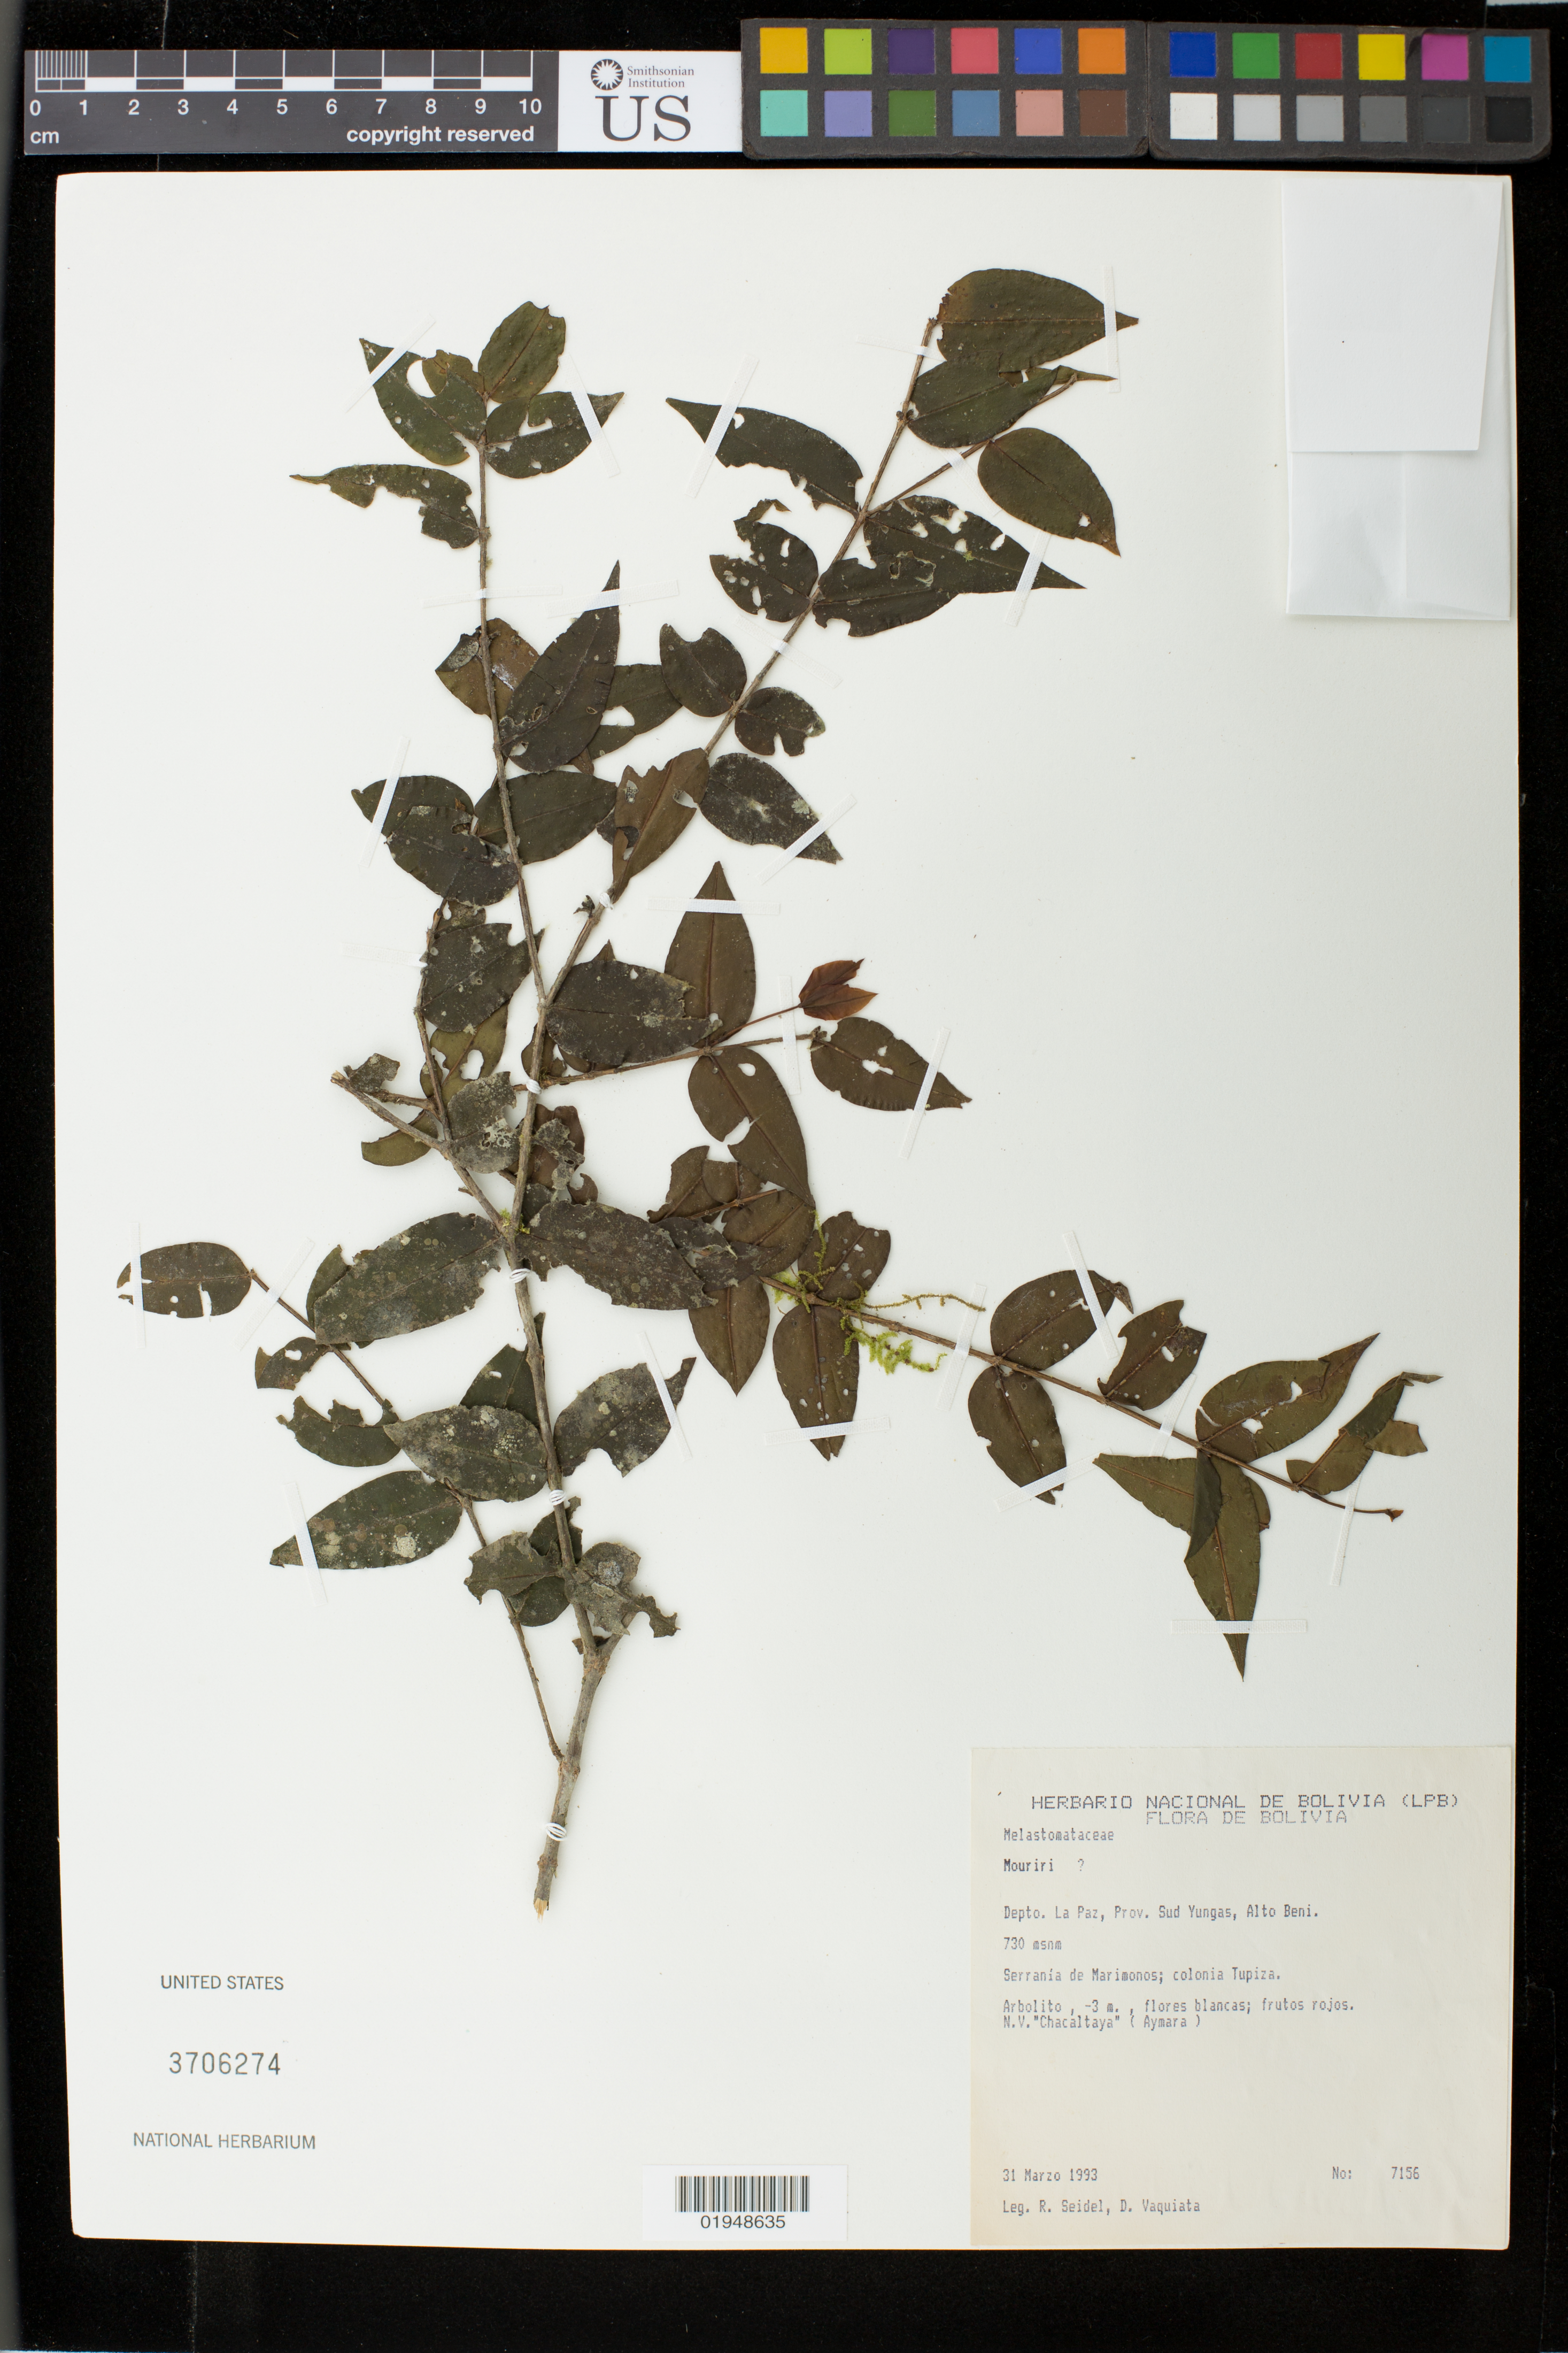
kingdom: Plantae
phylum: Tracheophyta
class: Magnoliopsida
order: Myrtales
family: Melastomataceae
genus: Mouriri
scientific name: Mouriri sp.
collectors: R. Seidel, D. Vaquiata & M. Humaday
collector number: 7156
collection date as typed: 31 Marzo 1993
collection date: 1993-03-31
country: Bolivia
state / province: La Paz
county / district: Sud Yungas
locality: Alto Beni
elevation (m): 730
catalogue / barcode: US 3706274